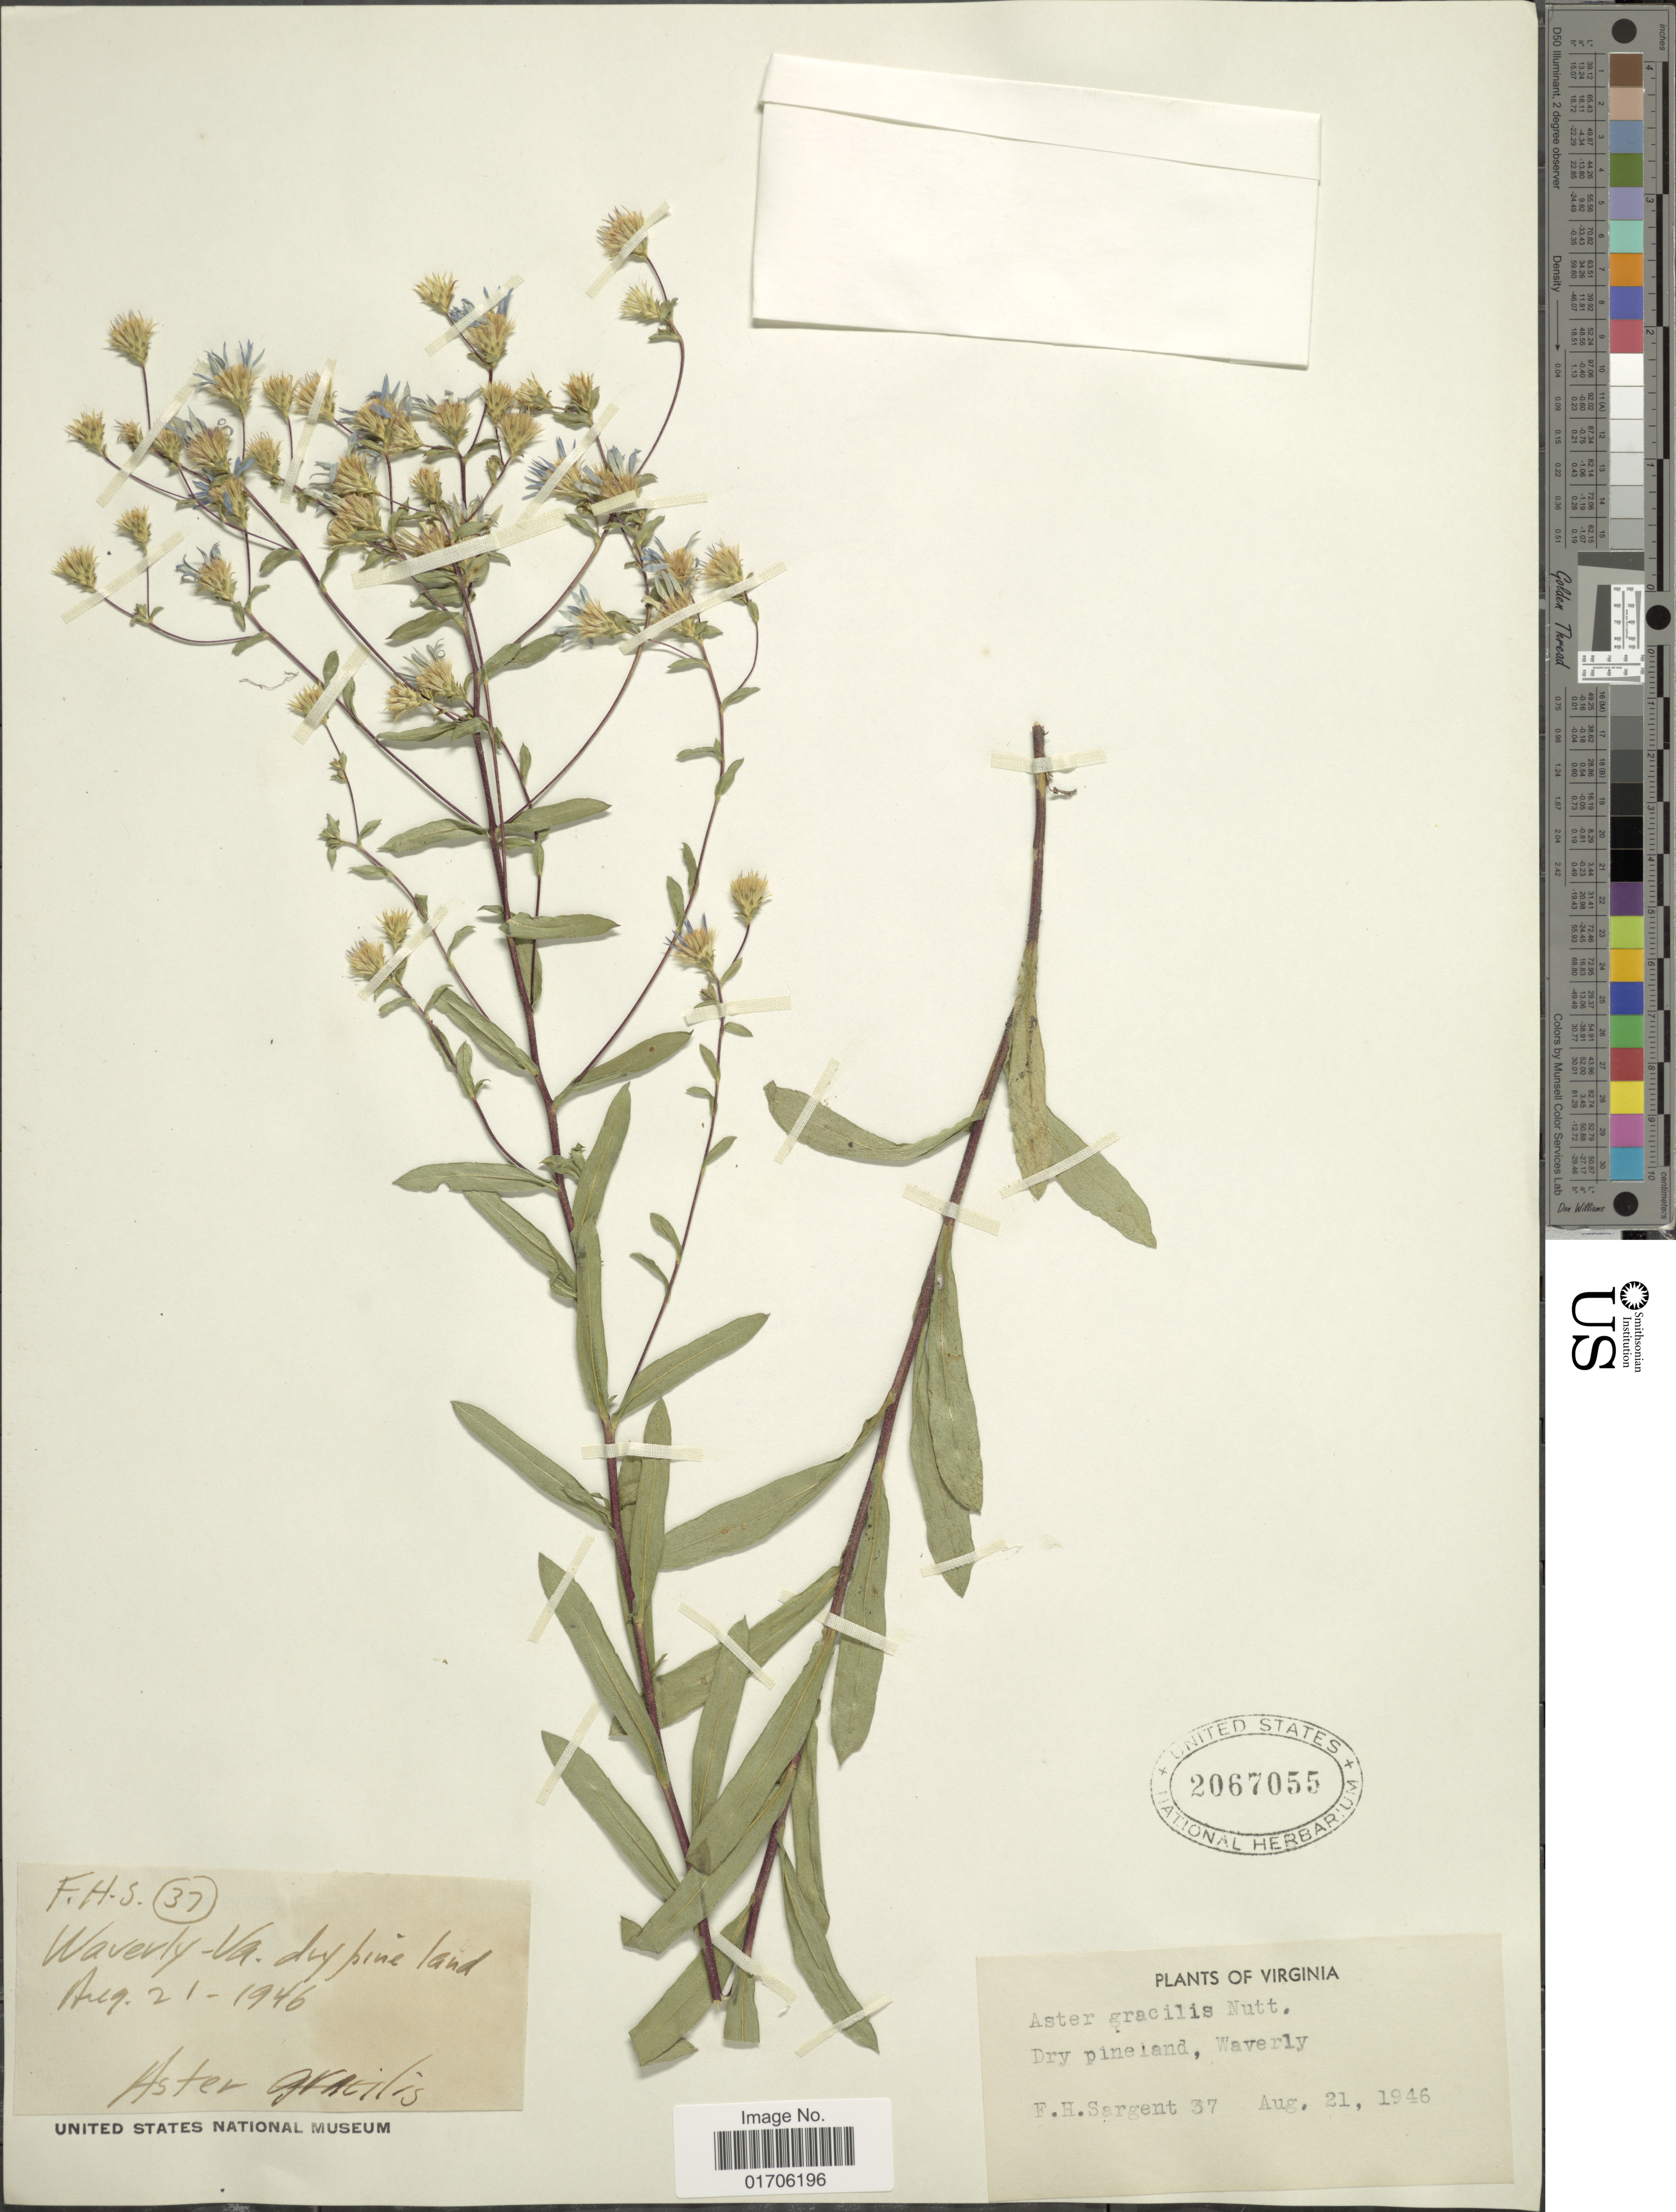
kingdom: Plantae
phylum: Tracheophyta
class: Magnoliopsida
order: Asterales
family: Asteraceae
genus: Eurybia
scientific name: Eurybia compacta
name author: G.L. Nesom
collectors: F. H. Sargent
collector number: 37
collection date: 1946-08-21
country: United States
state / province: Virginia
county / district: Sussex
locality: Waverly - Va. dry pine land.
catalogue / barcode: US 2067055